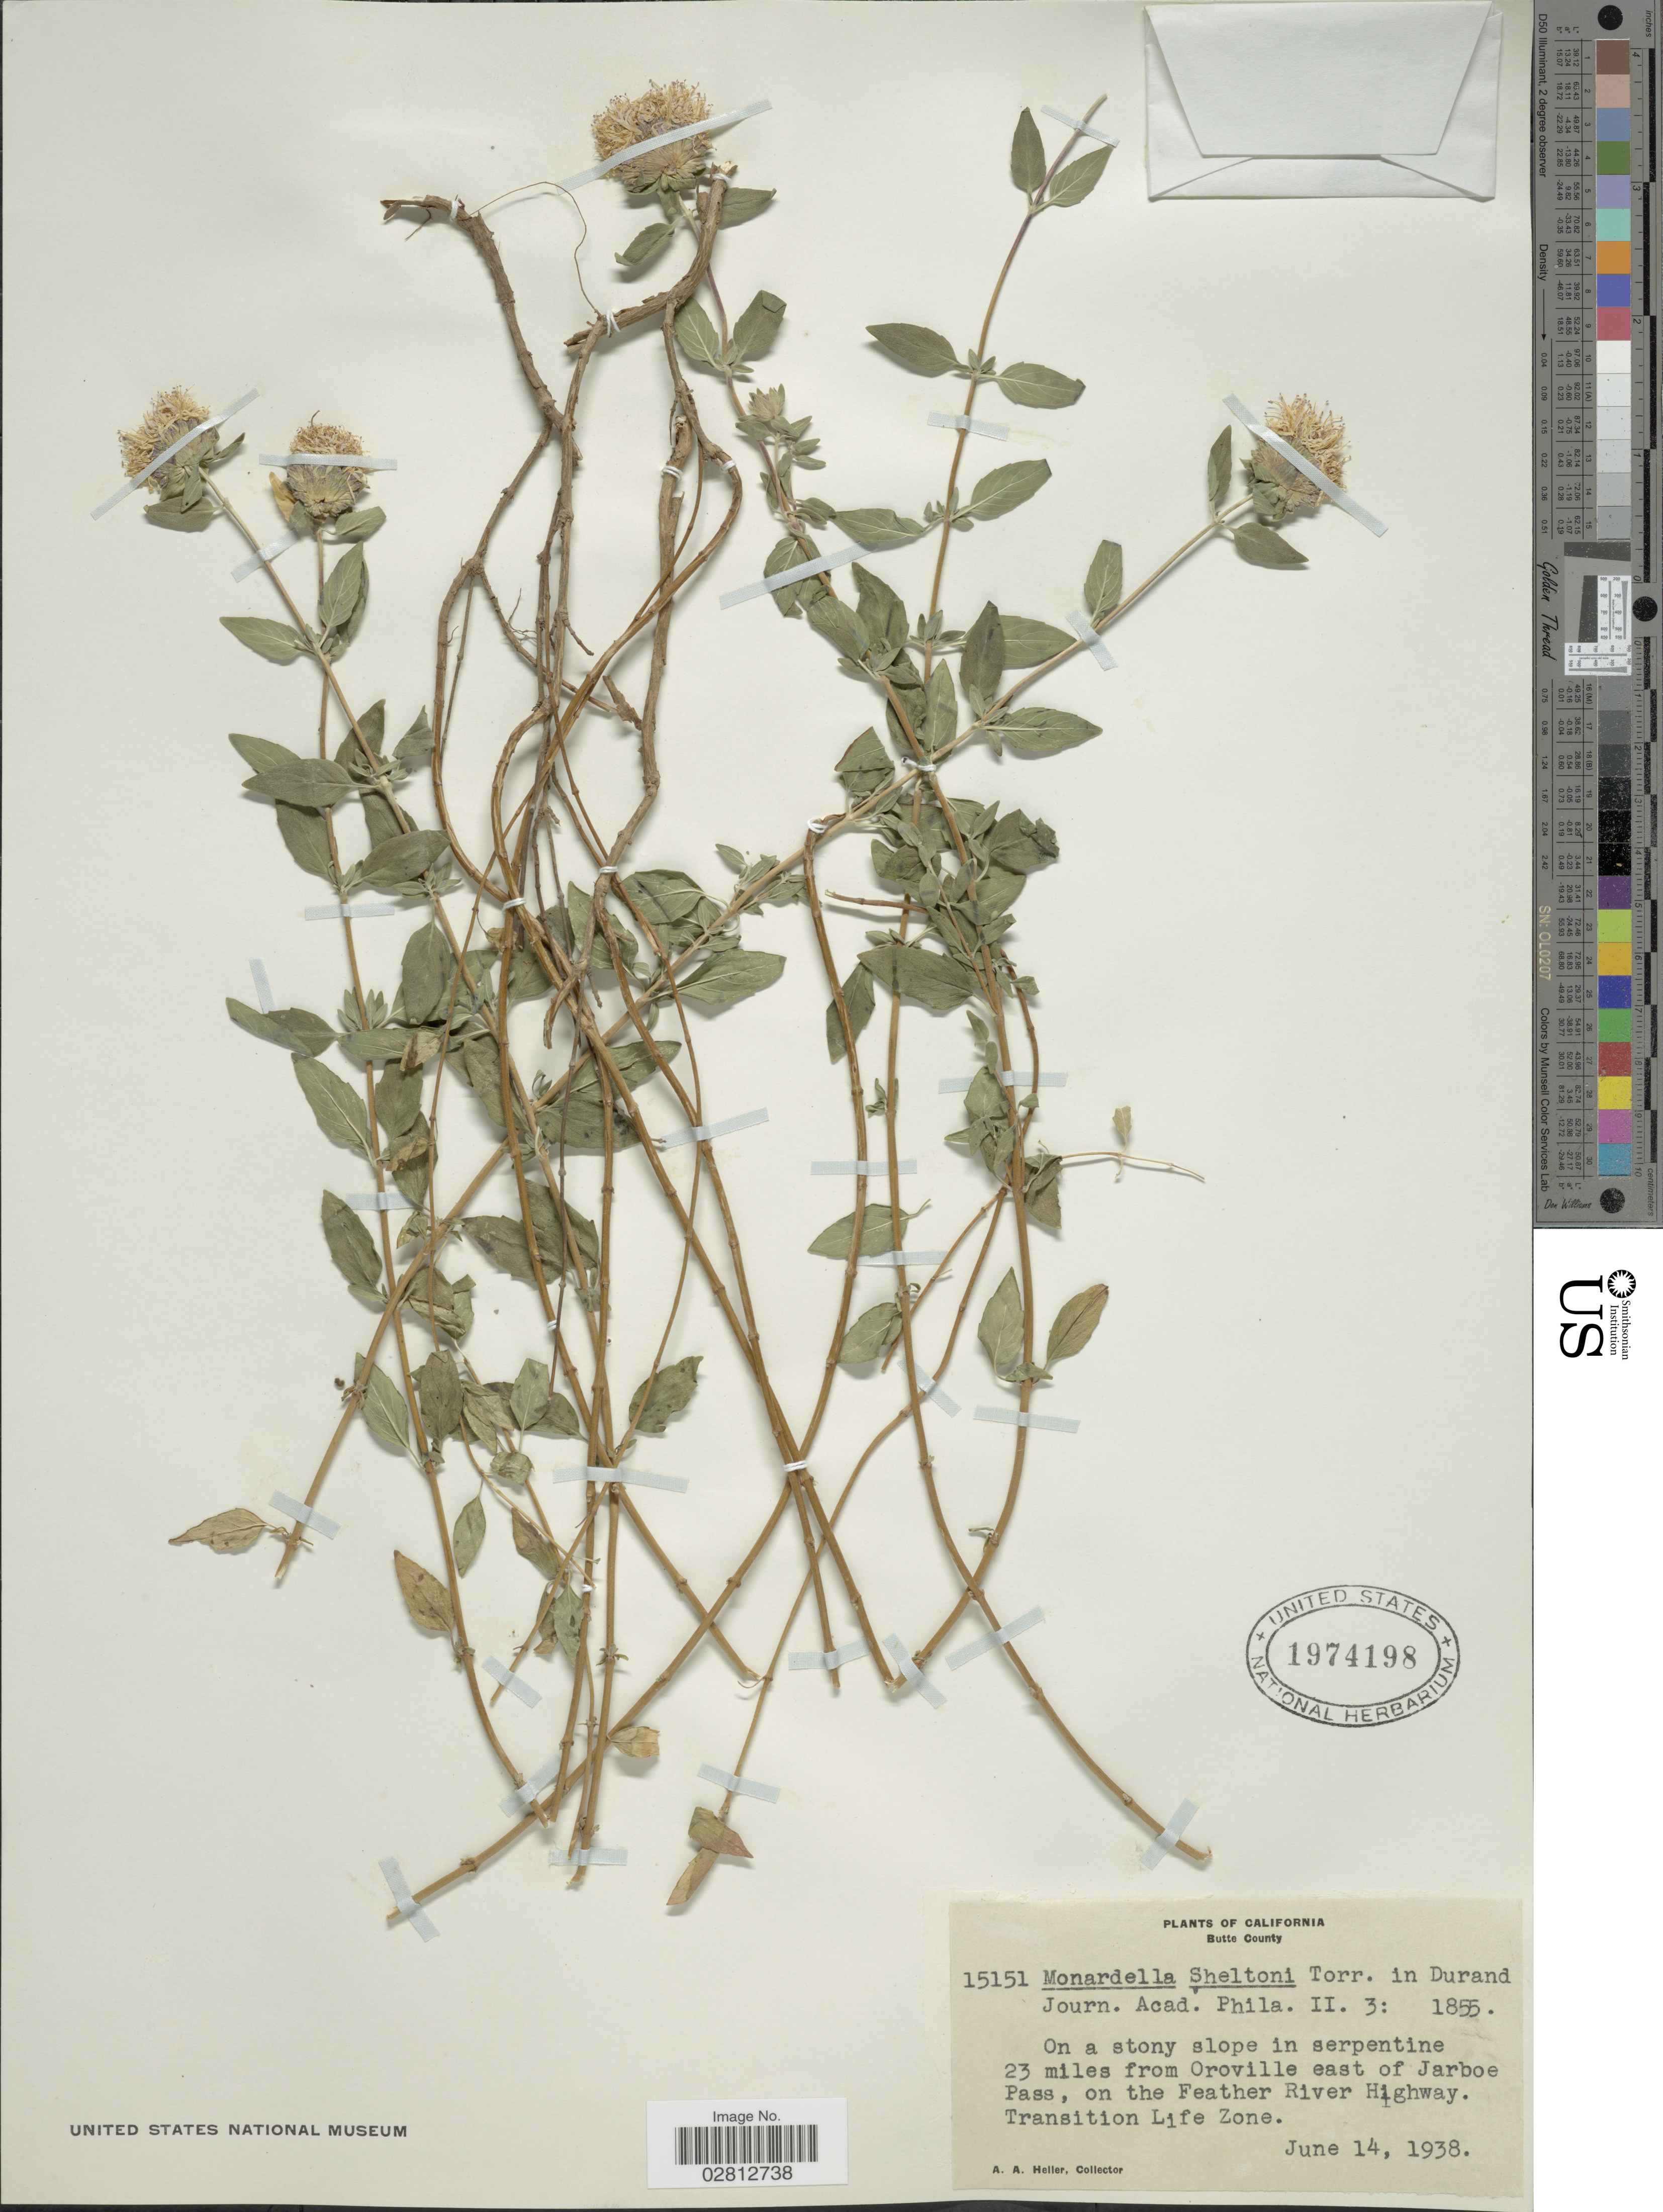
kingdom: Plantae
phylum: Tracheophyta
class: Magnoliopsida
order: Lamiales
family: Lamiaceae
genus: Monardella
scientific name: Monardella sheltonii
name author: Torr. ex Durand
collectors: A. A. Heller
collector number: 15151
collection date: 1938-06-14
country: United States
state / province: California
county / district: Butte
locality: Butte County, 23 miles from Oroville east of Jarboe Pass, on the Feather River Highway, Transition Life Zone.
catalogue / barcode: US 1974198